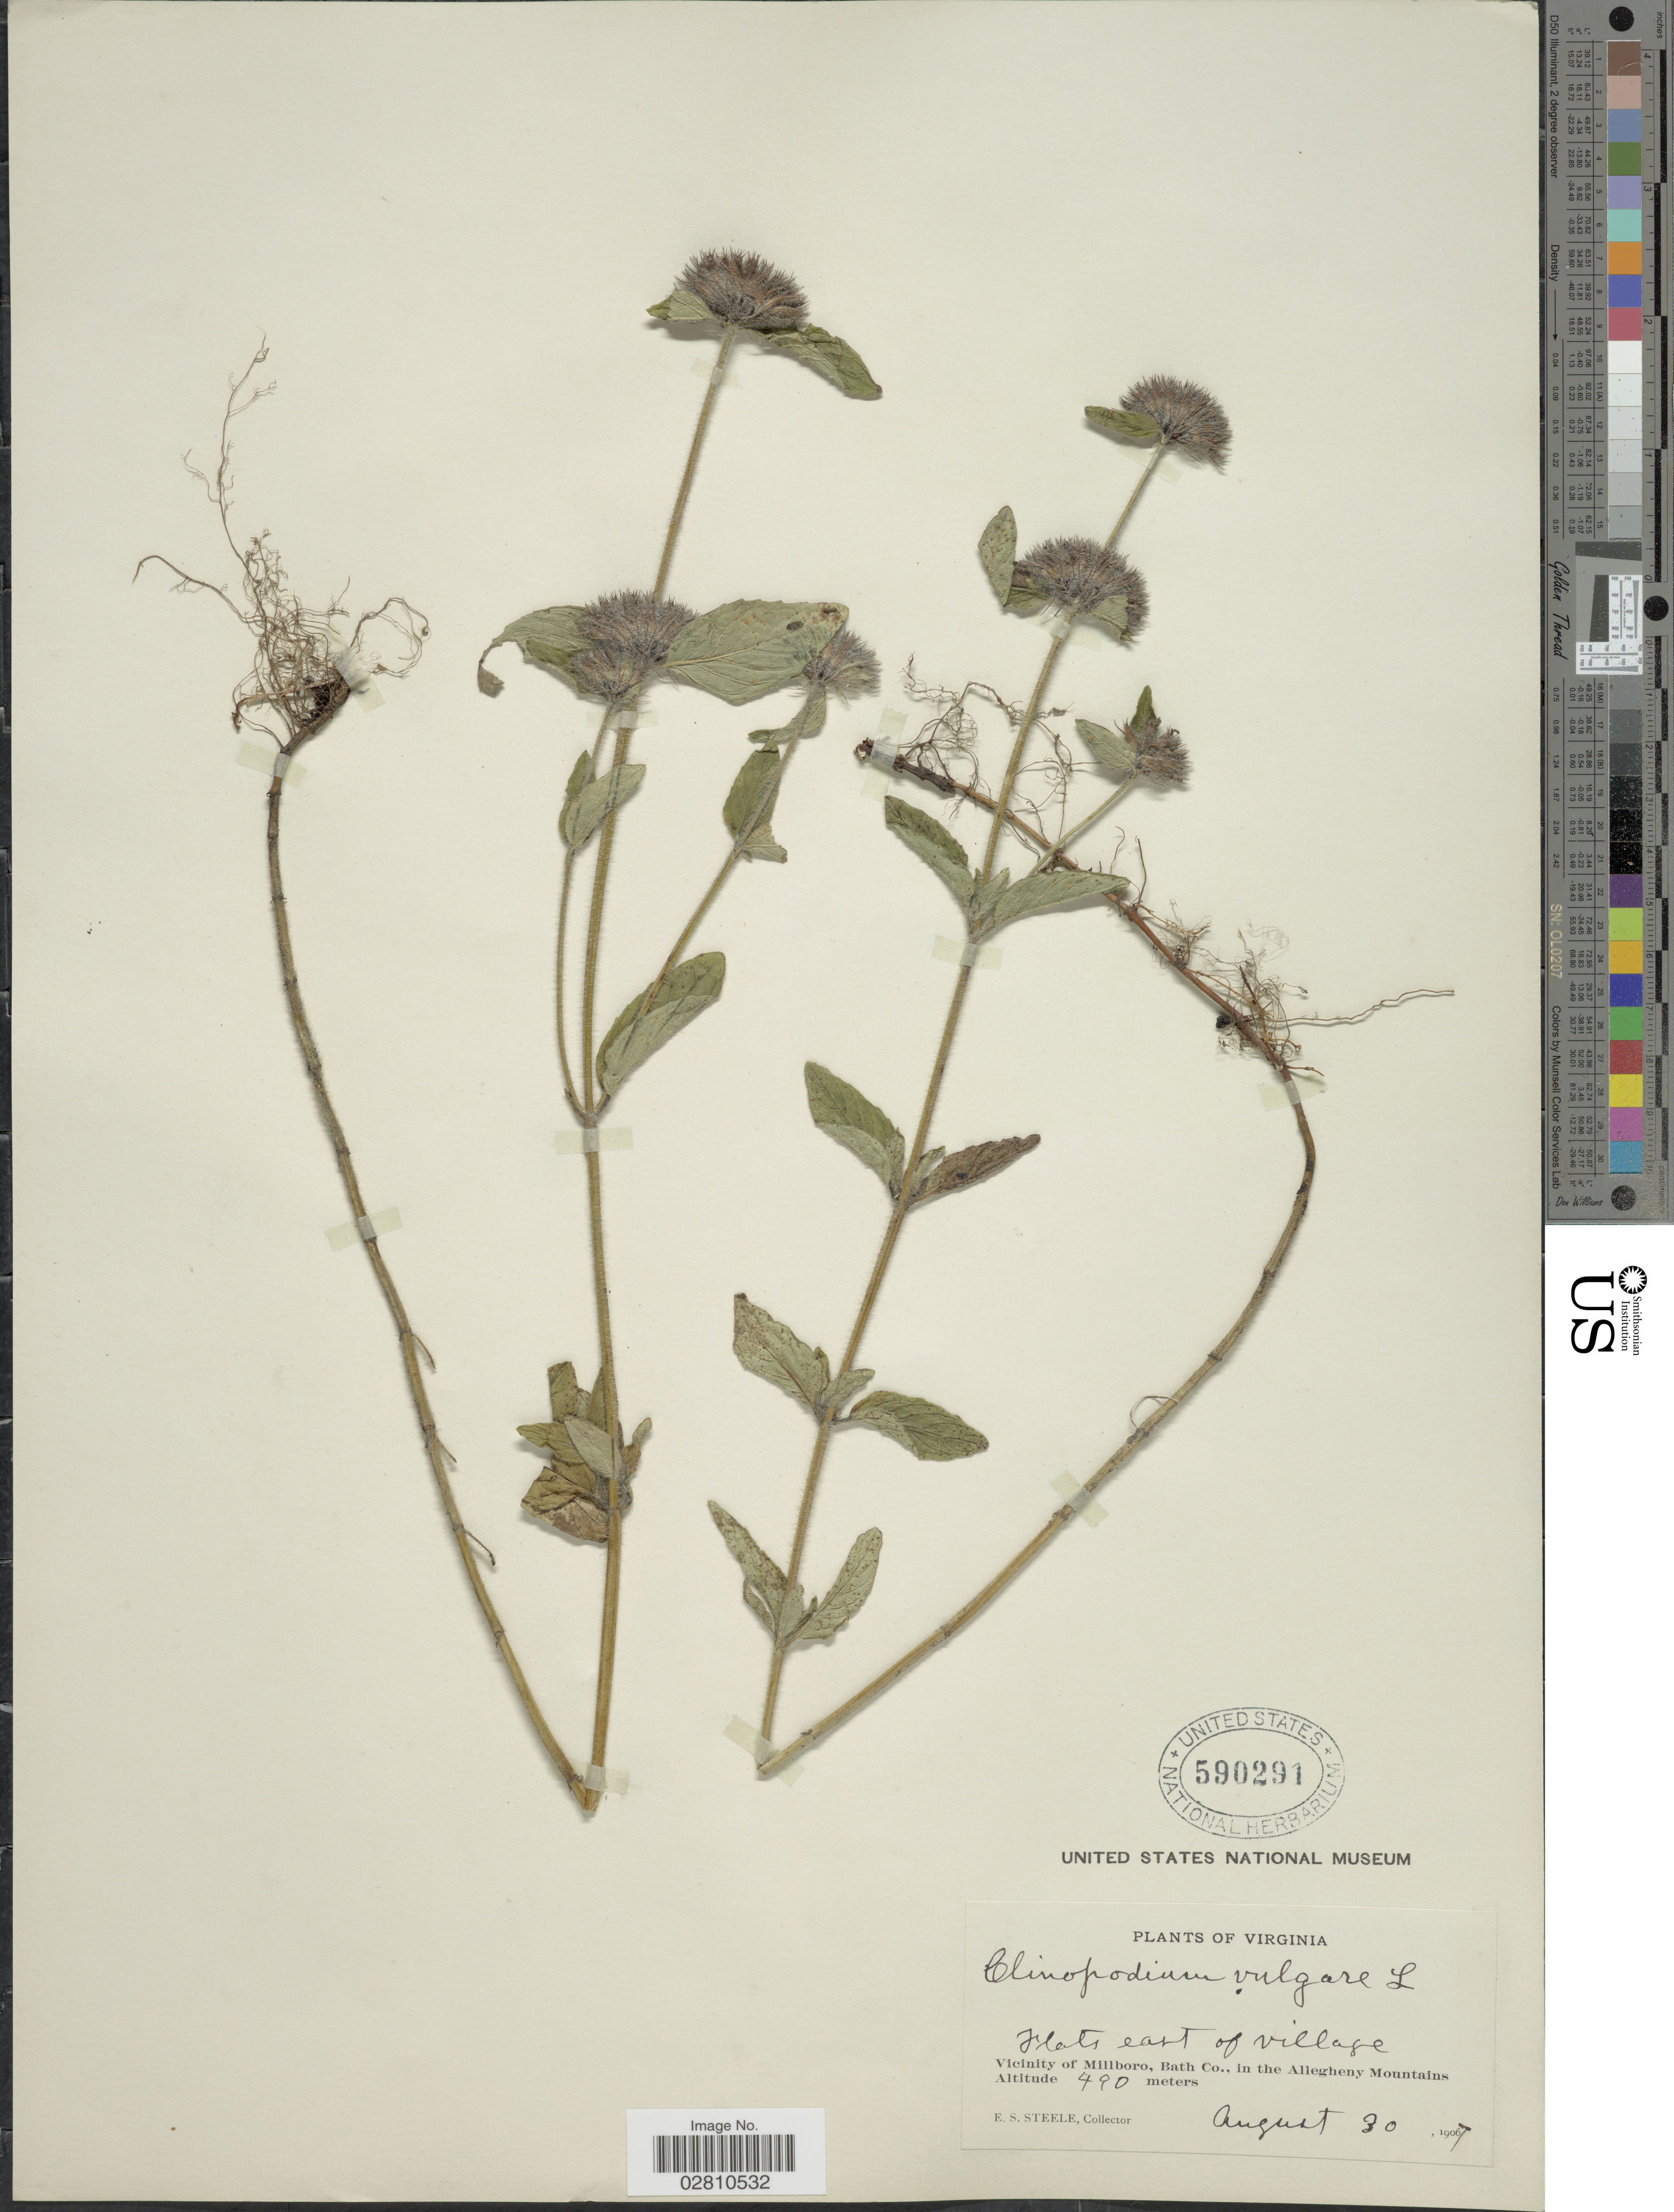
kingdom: Plantae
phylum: Tracheophyta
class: Magnoliopsida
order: Lamiales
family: Lamiaceae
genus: Clinopodium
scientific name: Clinopodium vulgare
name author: L.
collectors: E. Steele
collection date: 1907-08-30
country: United States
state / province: Virginia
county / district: Bath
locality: Flats east of village, Vicinity of Millboro, Bath Co., in the Allegheny Mountains.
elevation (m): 490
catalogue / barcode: US 590291